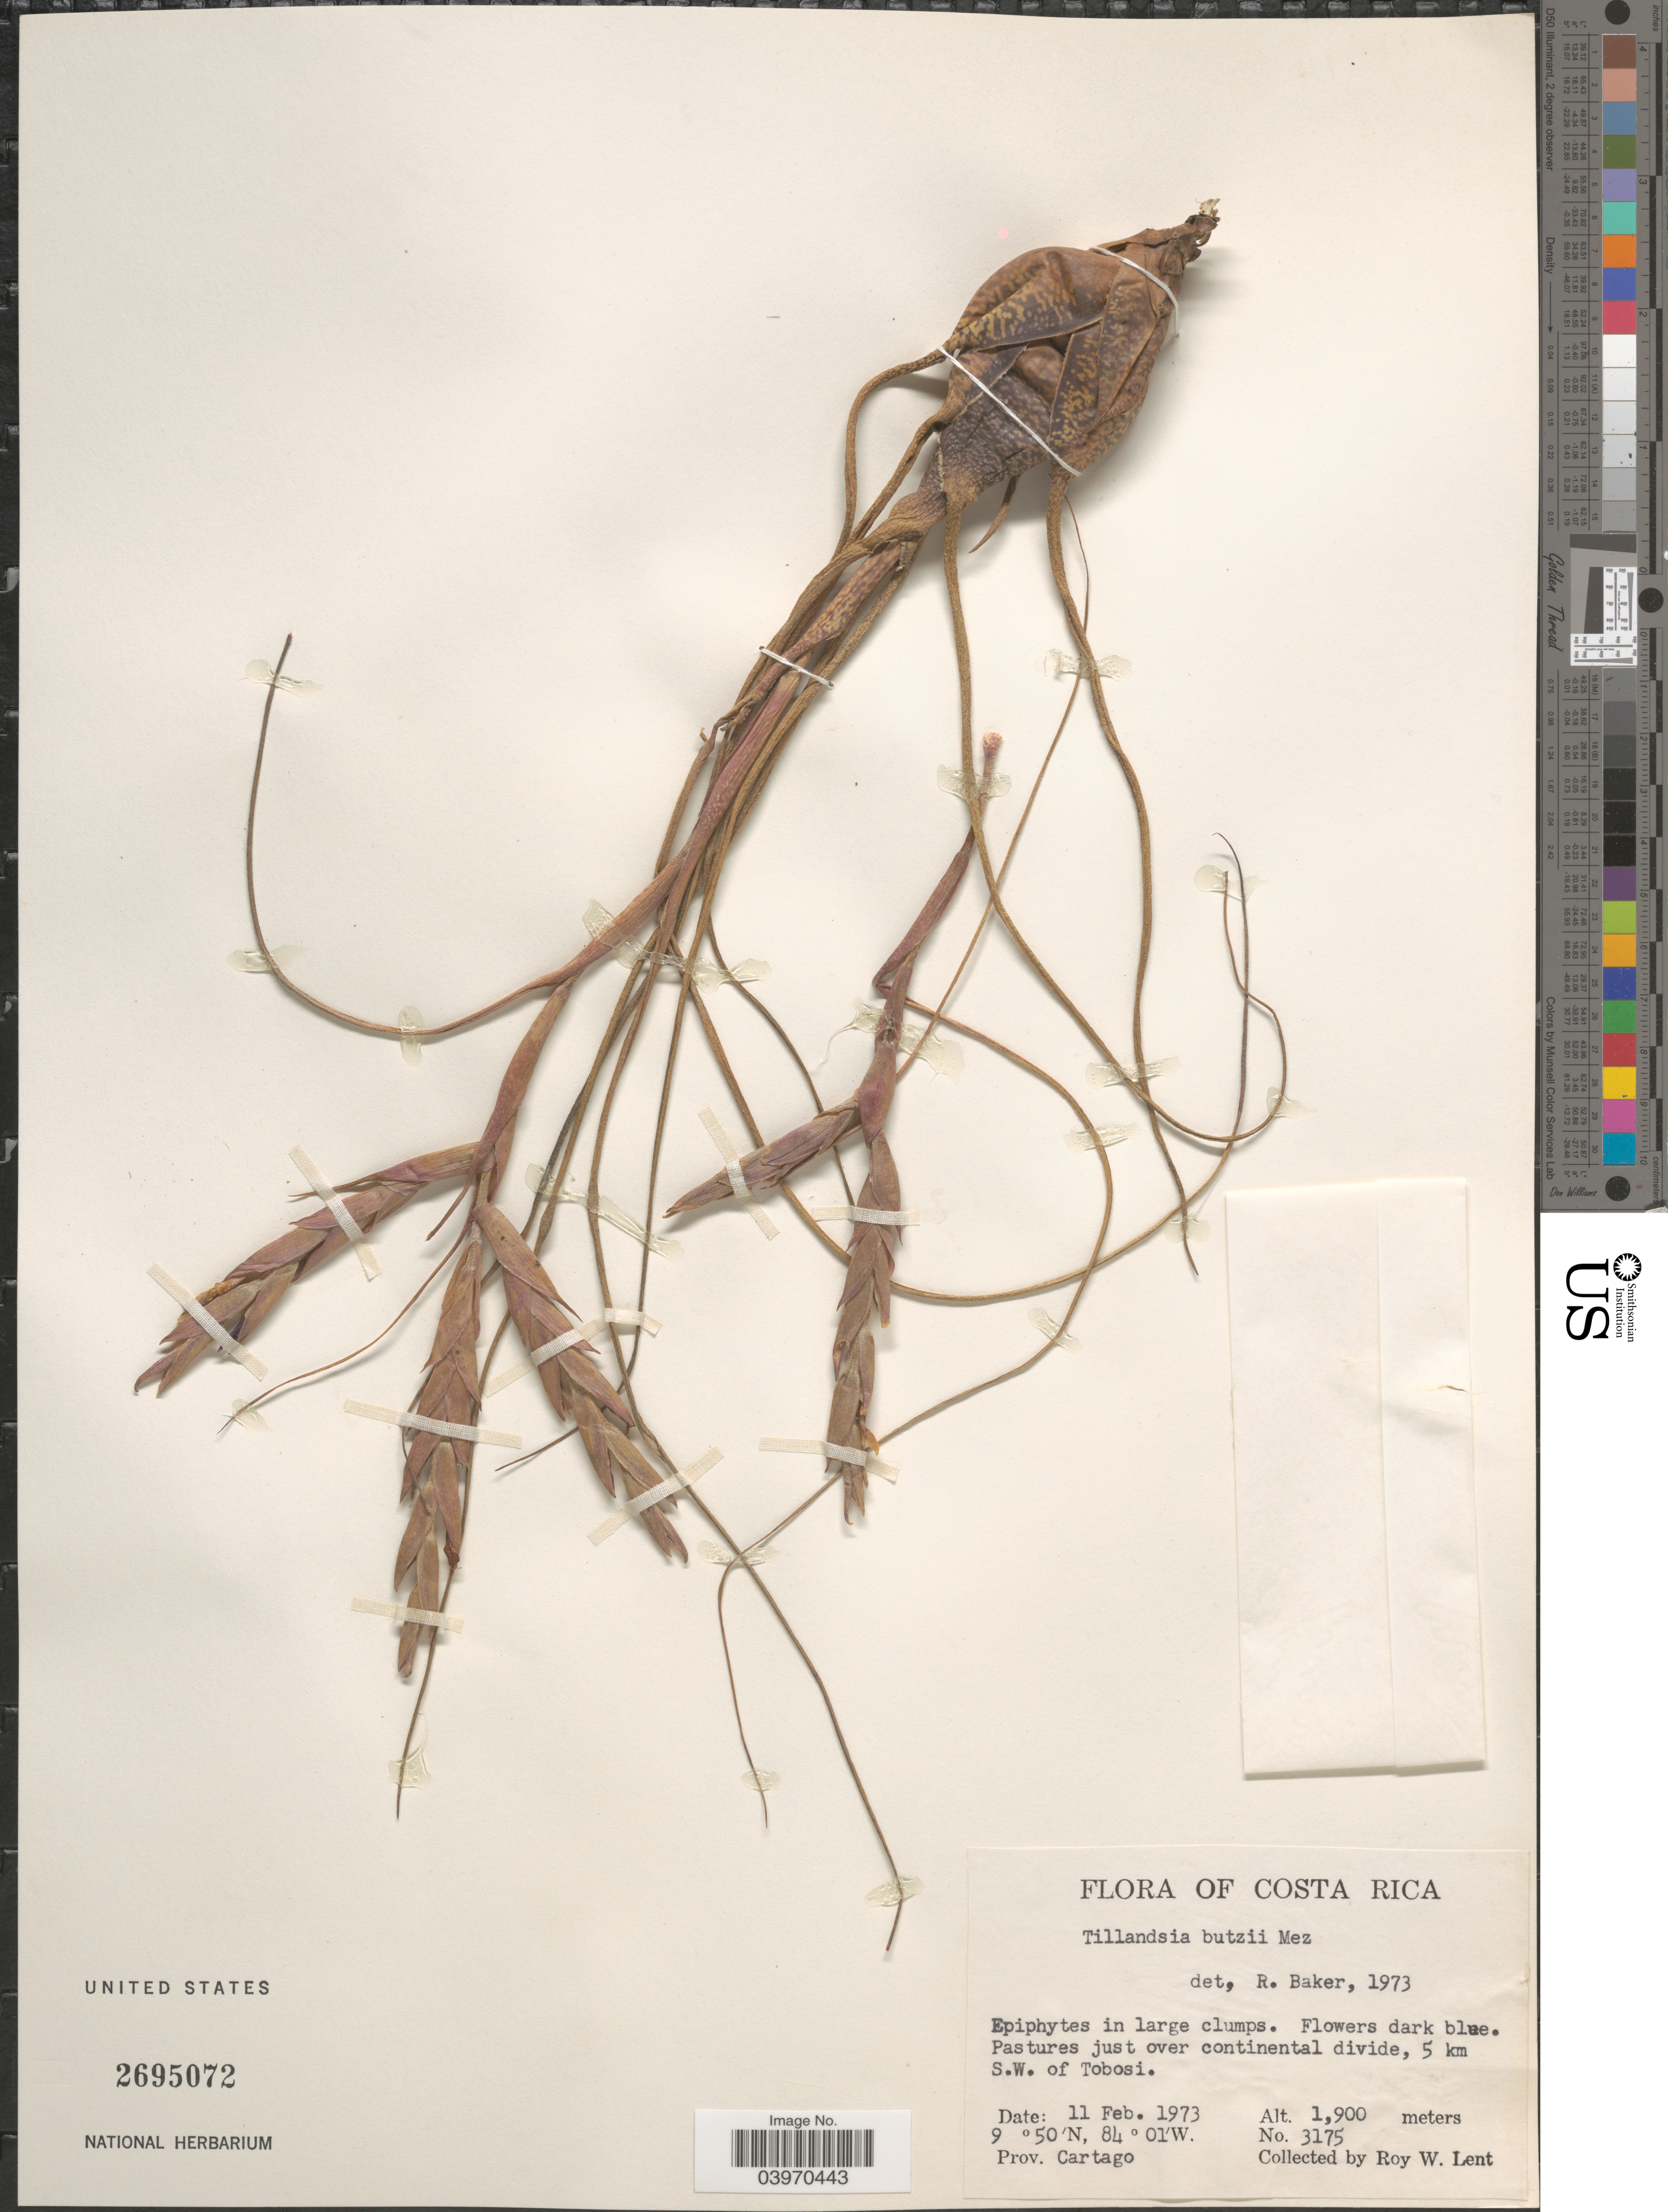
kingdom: Plantae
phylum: Tracheophyta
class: Liliopsida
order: Poales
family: Bromeliaceae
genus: Tillandsia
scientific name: Tillandsia butzii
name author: Mez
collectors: R. W. Lent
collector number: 3175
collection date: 1973-02-11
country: Costa Rica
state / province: Cartago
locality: Pastures just over continental divide, 5 km S.W. of Tobosi.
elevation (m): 1900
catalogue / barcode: US 2695072